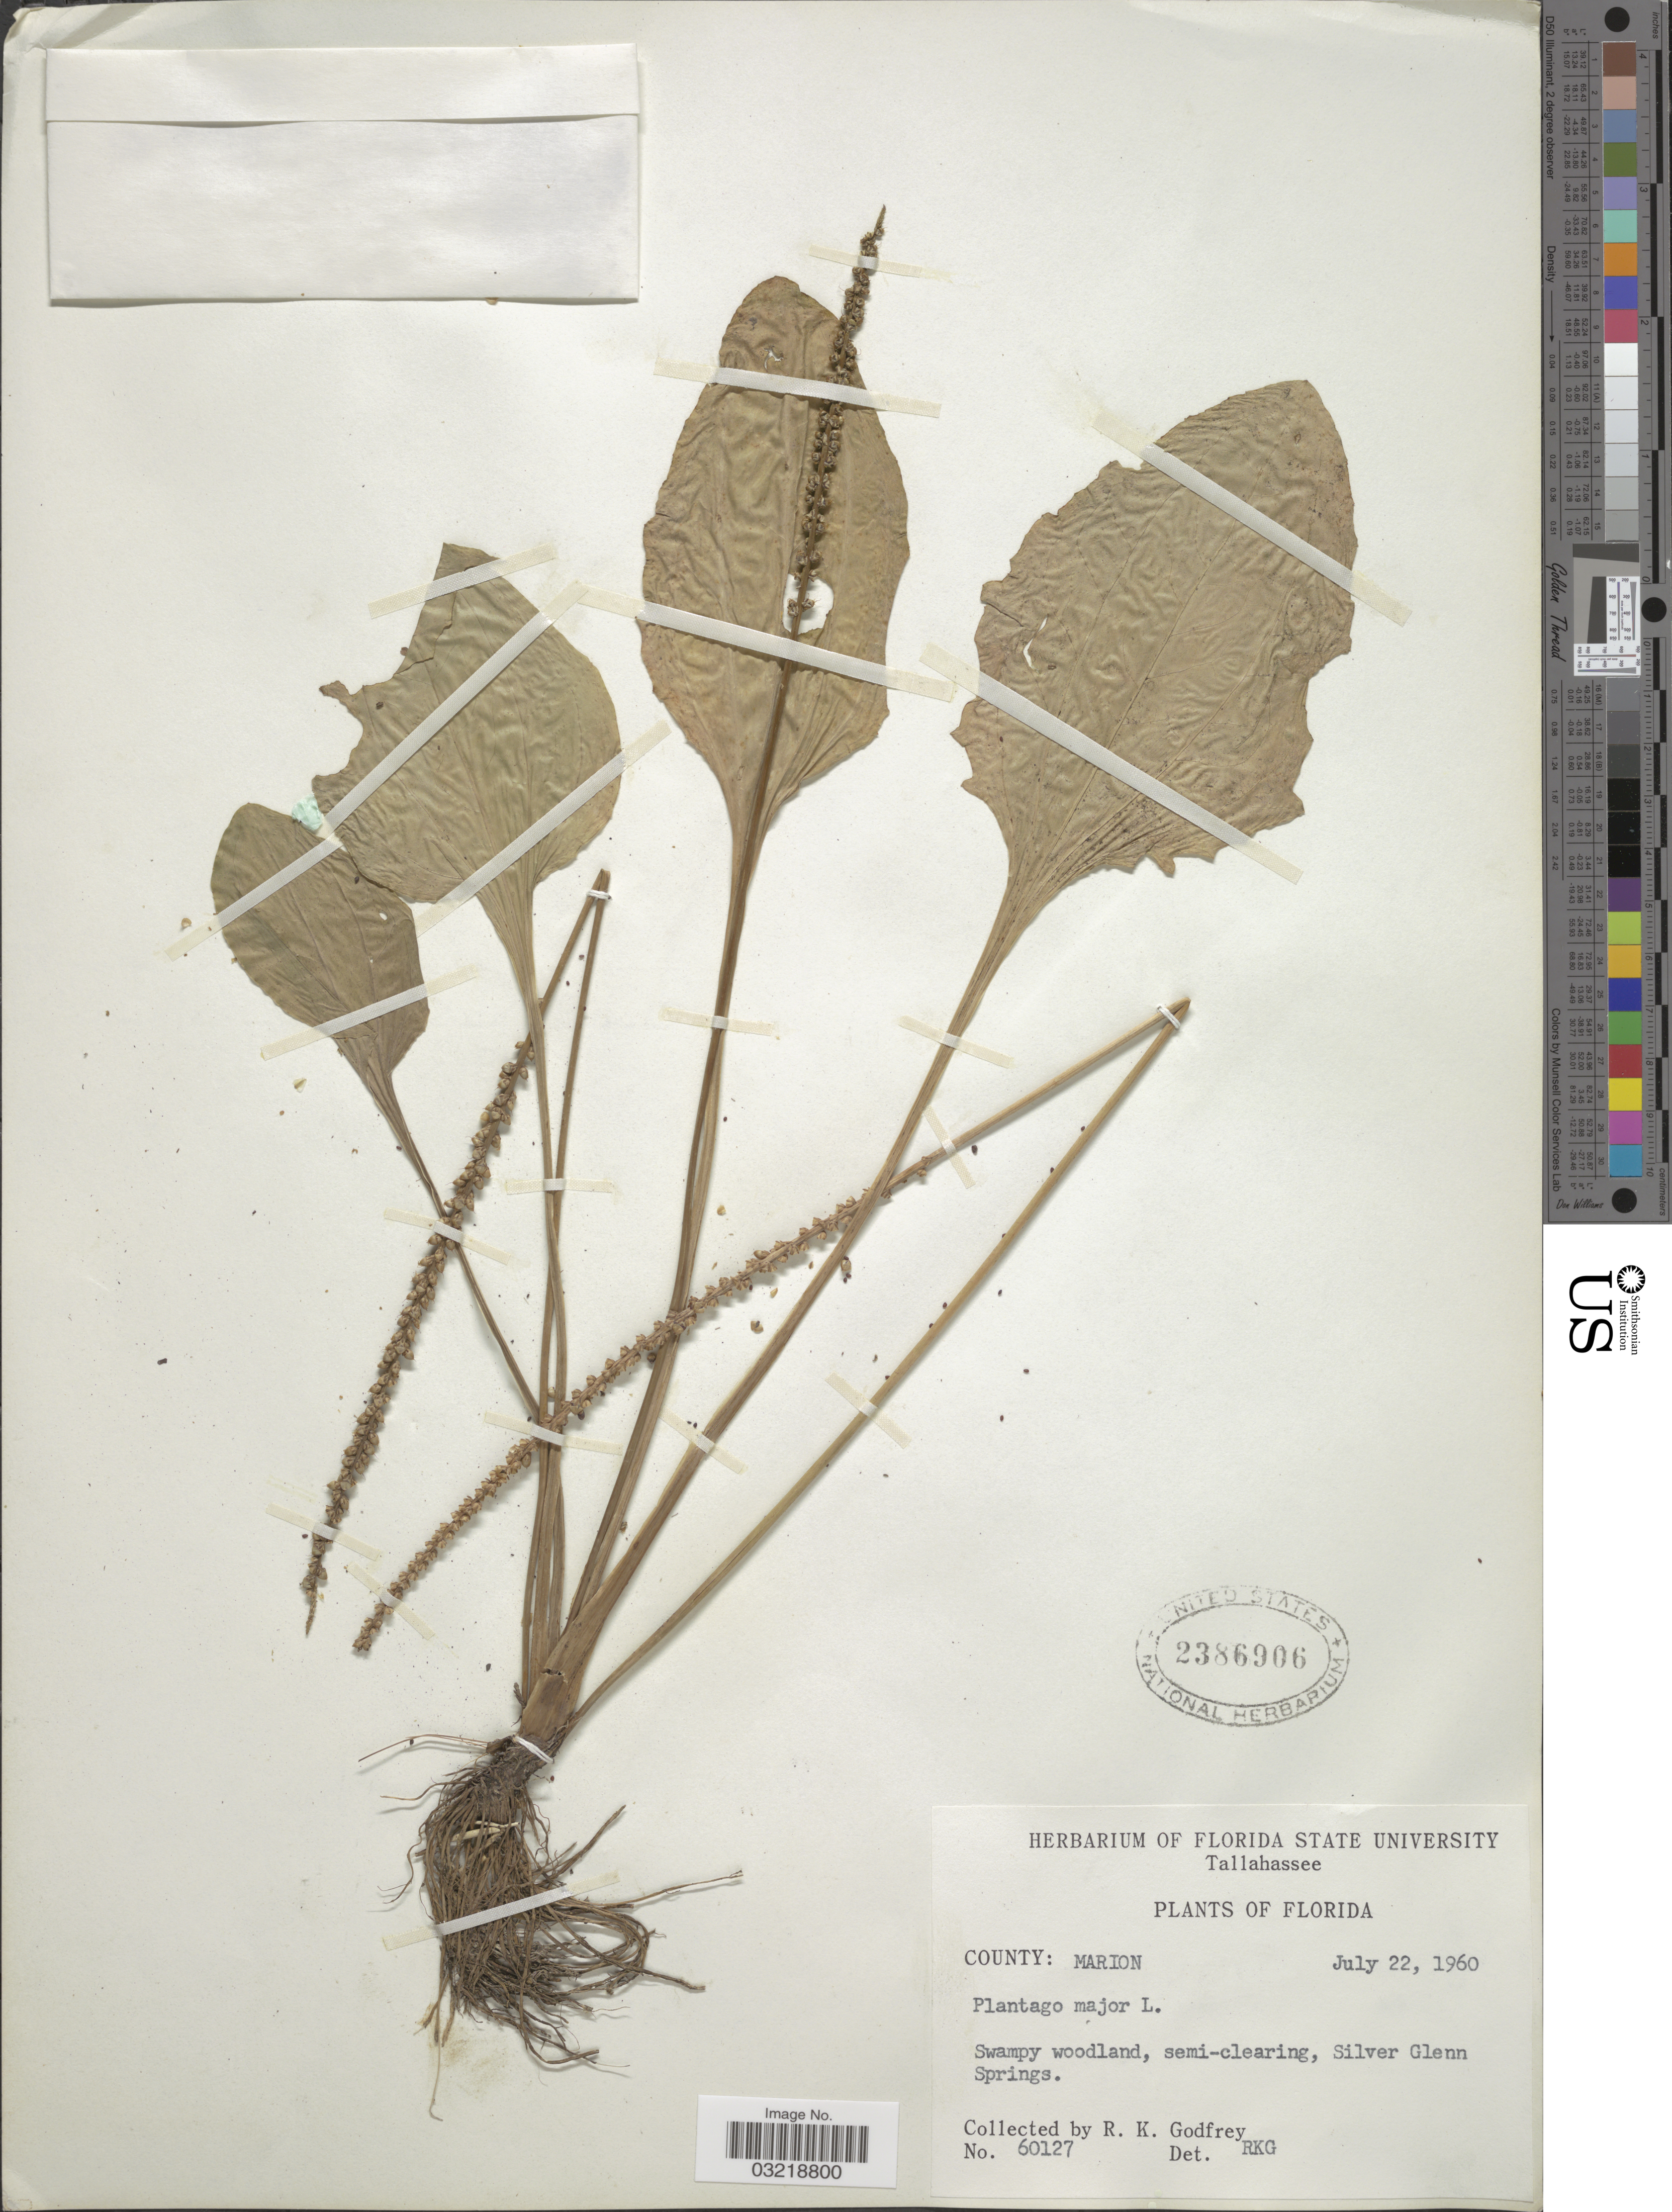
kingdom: Plantae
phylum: Tracheophyta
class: Magnoliopsida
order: Lamiales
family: Plantaginaceae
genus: Plantago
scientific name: Plantago major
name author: L.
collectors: R. K. Godfrey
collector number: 60127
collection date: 1960-07-22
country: United States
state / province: Florida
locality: County: Marion, Silver Glenn Springs.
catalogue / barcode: US 2386906